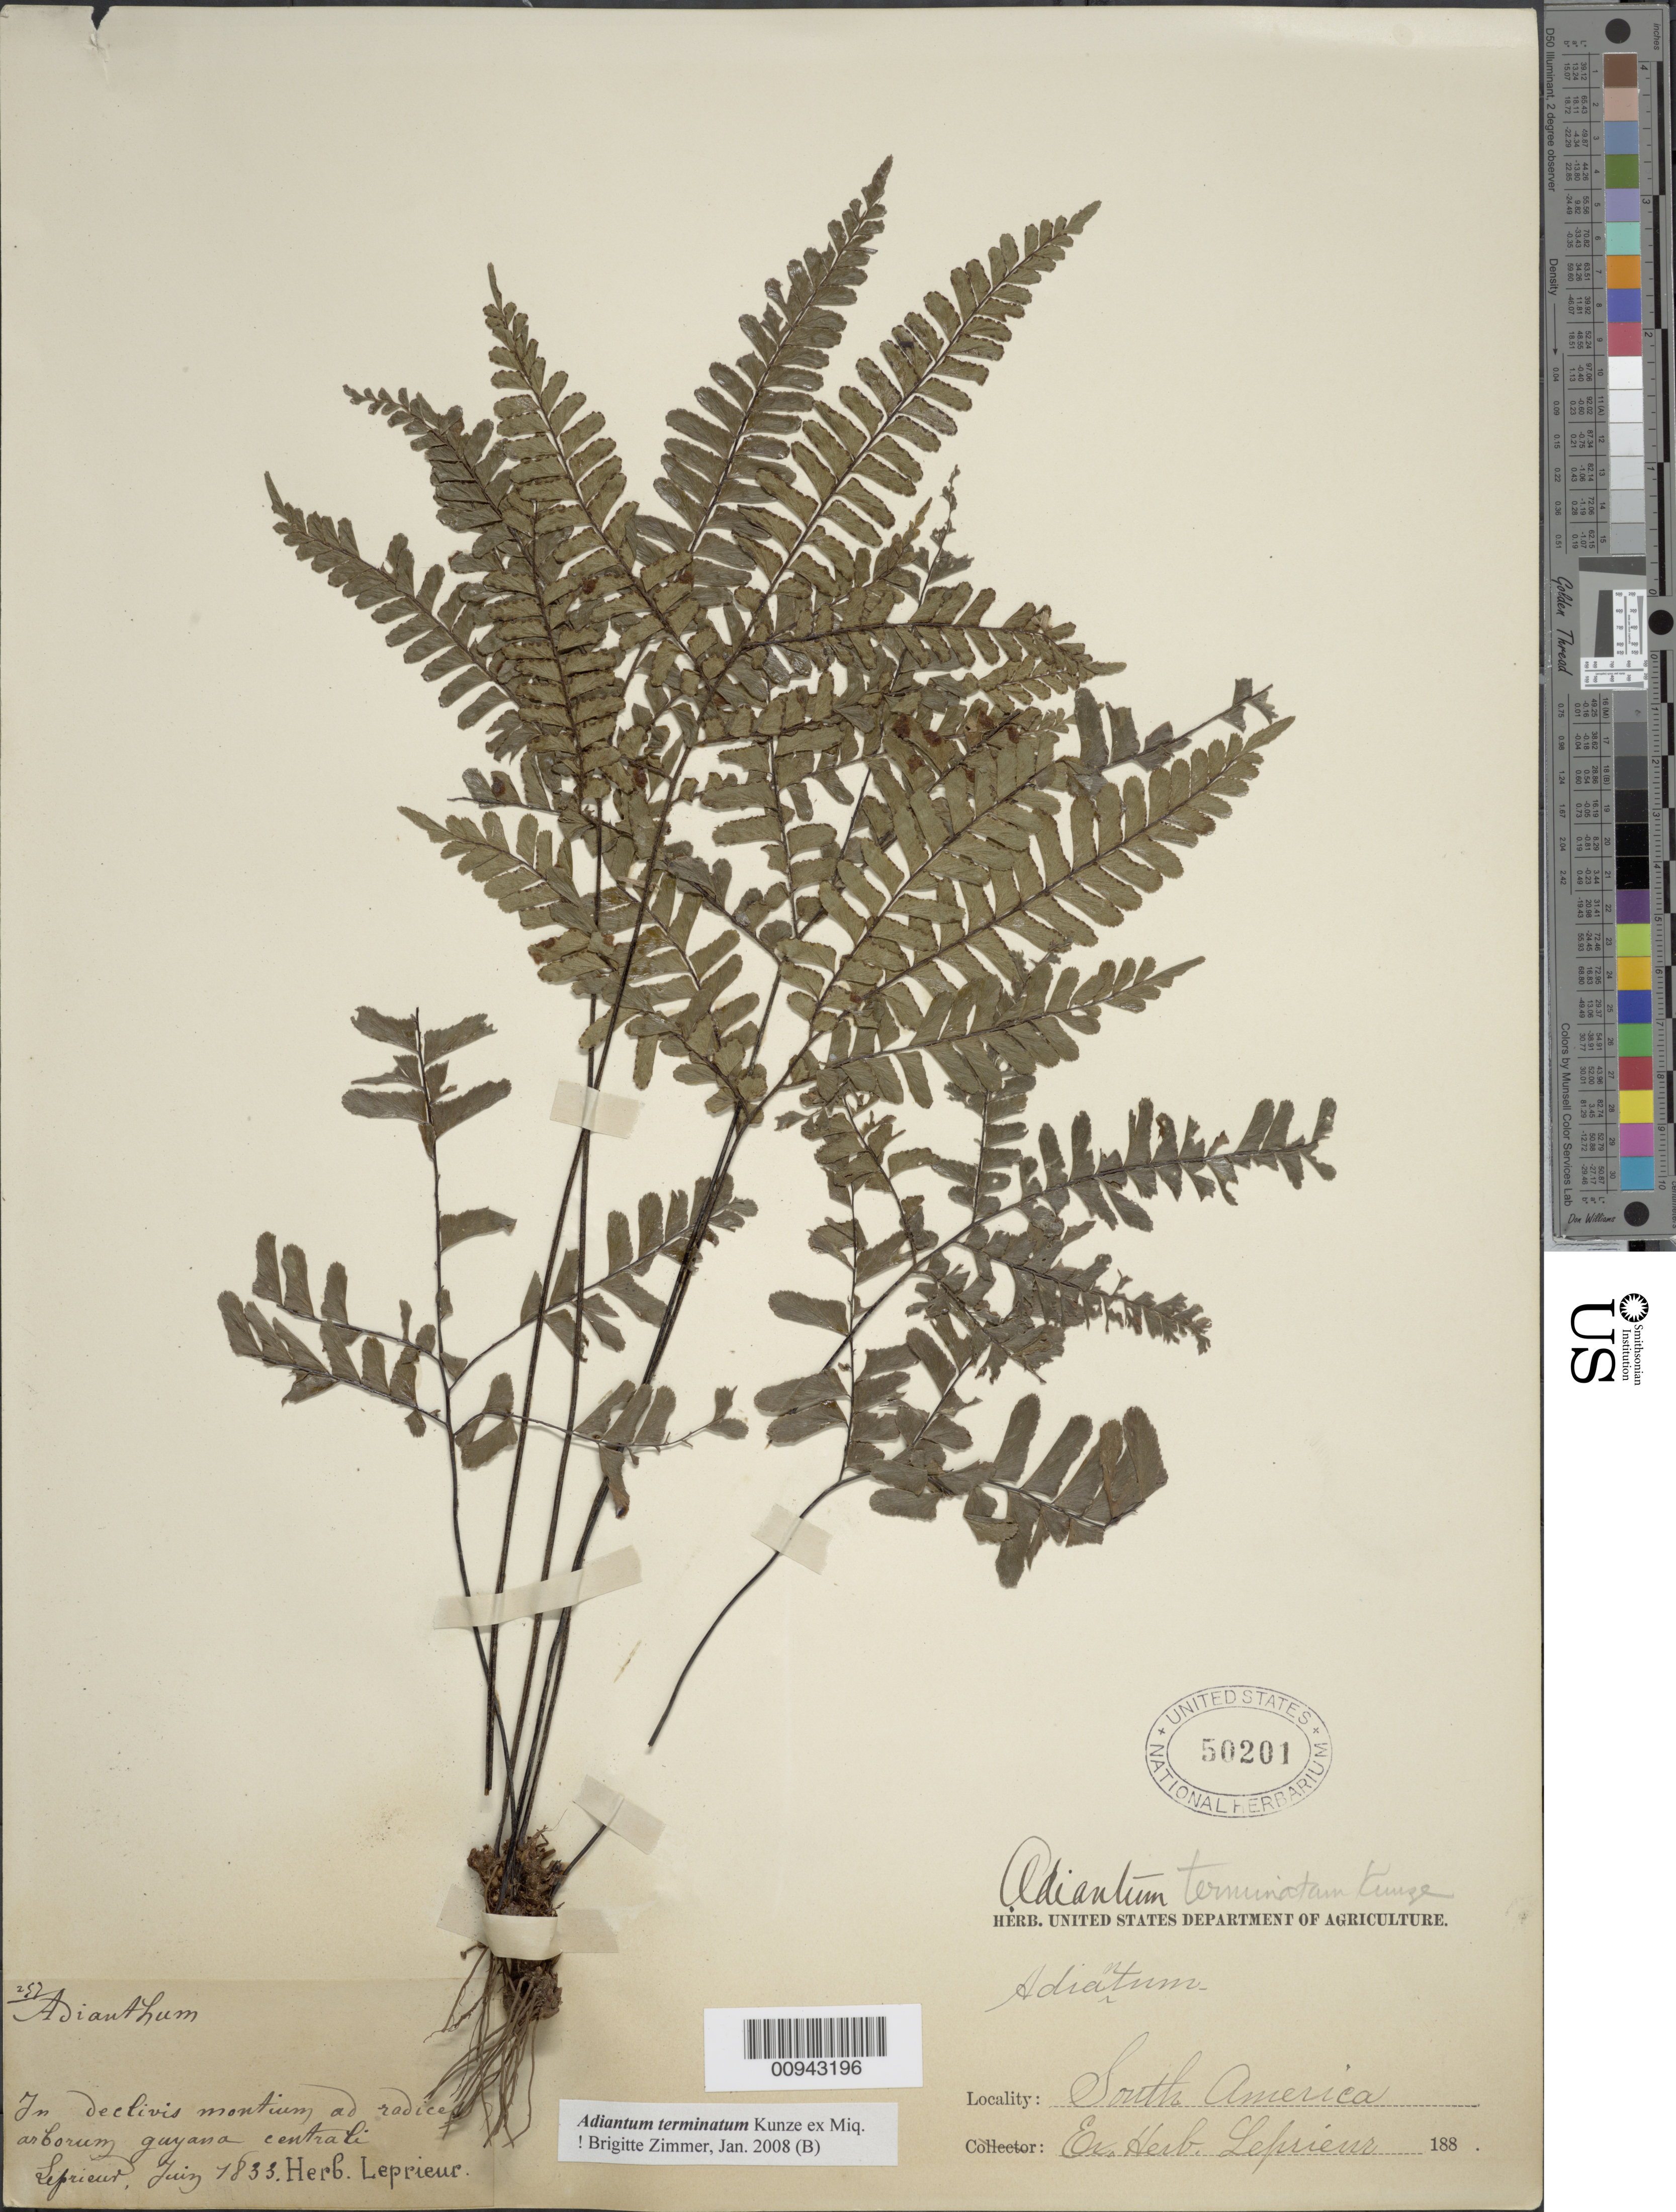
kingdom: Plantae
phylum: Tracheophyta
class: Polypodiopsida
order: Polypodiales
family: Pteridaceae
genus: Adiantum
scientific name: Adiantum terminatum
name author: Kunze ex Miq.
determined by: Zimmer, B.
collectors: F. M. R. Leprieur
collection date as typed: June 1833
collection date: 1833-06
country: Guyana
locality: Declivis montium ad radices arborum guyana centrali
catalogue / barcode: US 50201